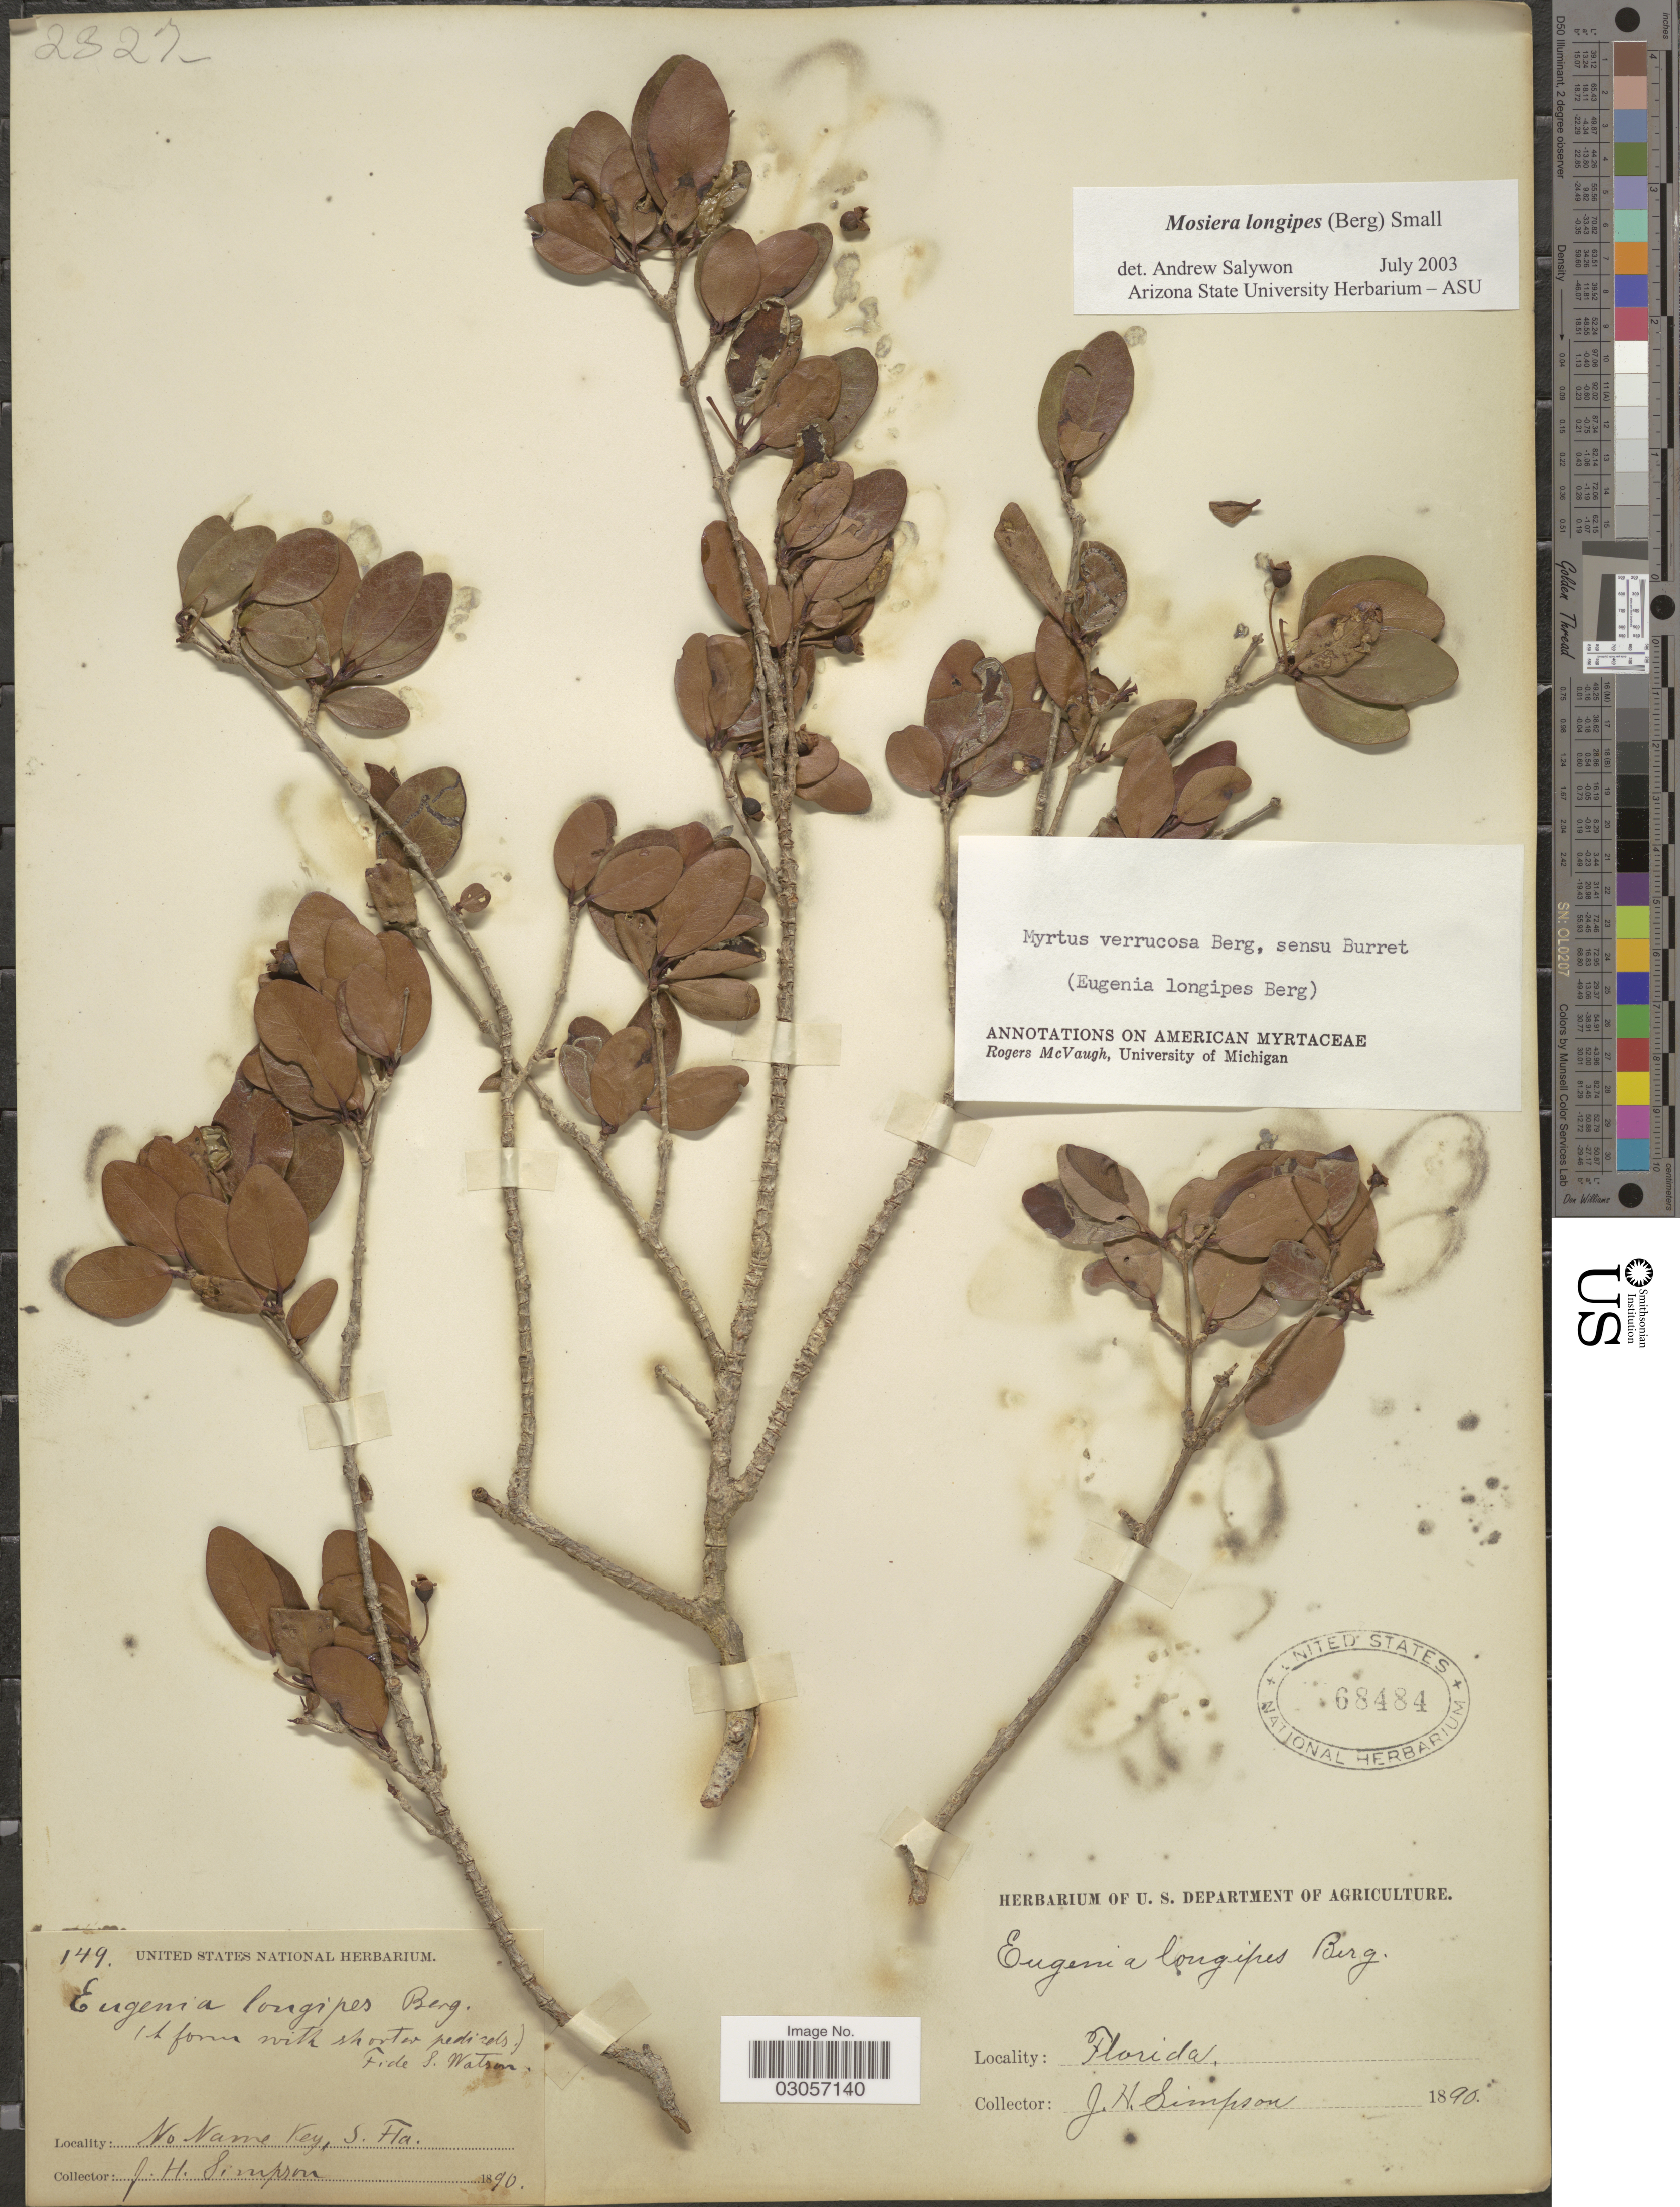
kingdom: Plantae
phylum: Tracheophyta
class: Magnoliopsida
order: Myrtales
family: Myrtaceae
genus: Mosiera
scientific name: Mosiera longipes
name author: (O. Berg) Small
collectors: J. H. Simpson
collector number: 149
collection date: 1890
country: United States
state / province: Florida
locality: No Name Key. S. Fla.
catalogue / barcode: US 68484